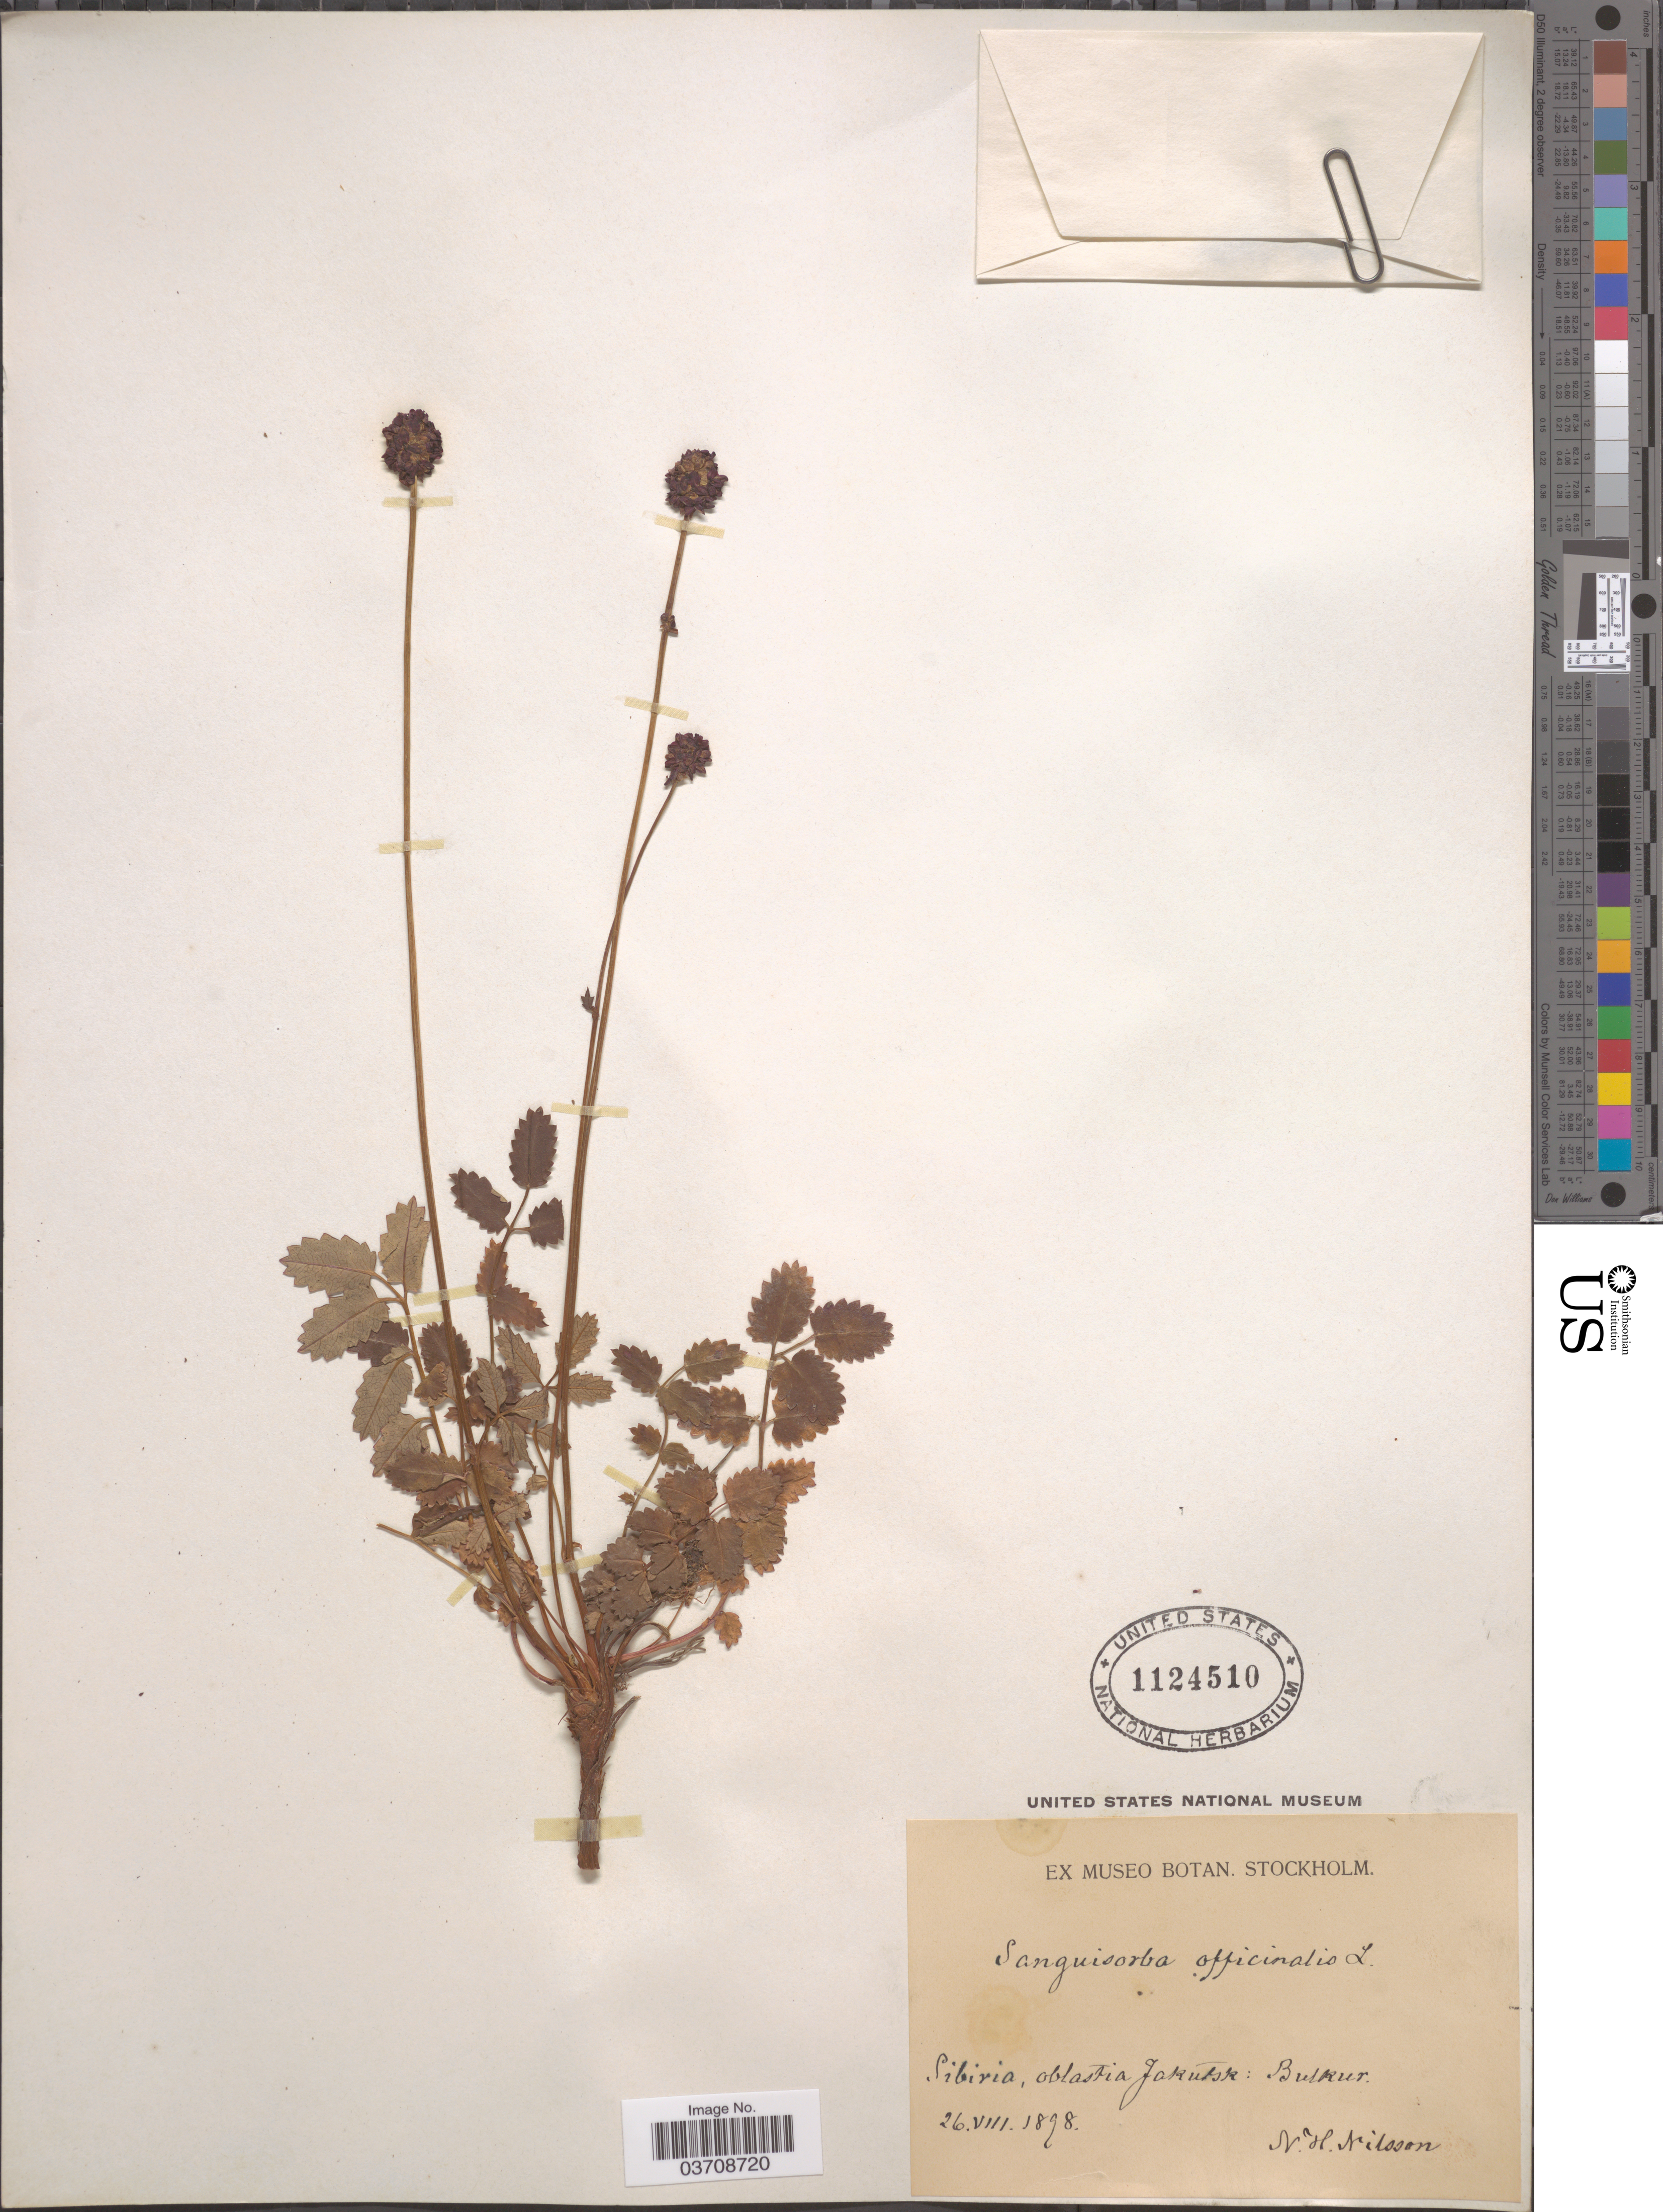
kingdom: Plantae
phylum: Tracheophyta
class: Magnoliopsida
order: Rosales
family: Rosaceae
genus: Sanguisorba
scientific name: Sanguisorba officinalis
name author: L.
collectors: N. H. Nilsson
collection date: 1898-08-26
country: Russian Federation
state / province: Sakha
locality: Sibiria, oblastia Jakutsk: Bulkur.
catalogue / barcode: US 1124510